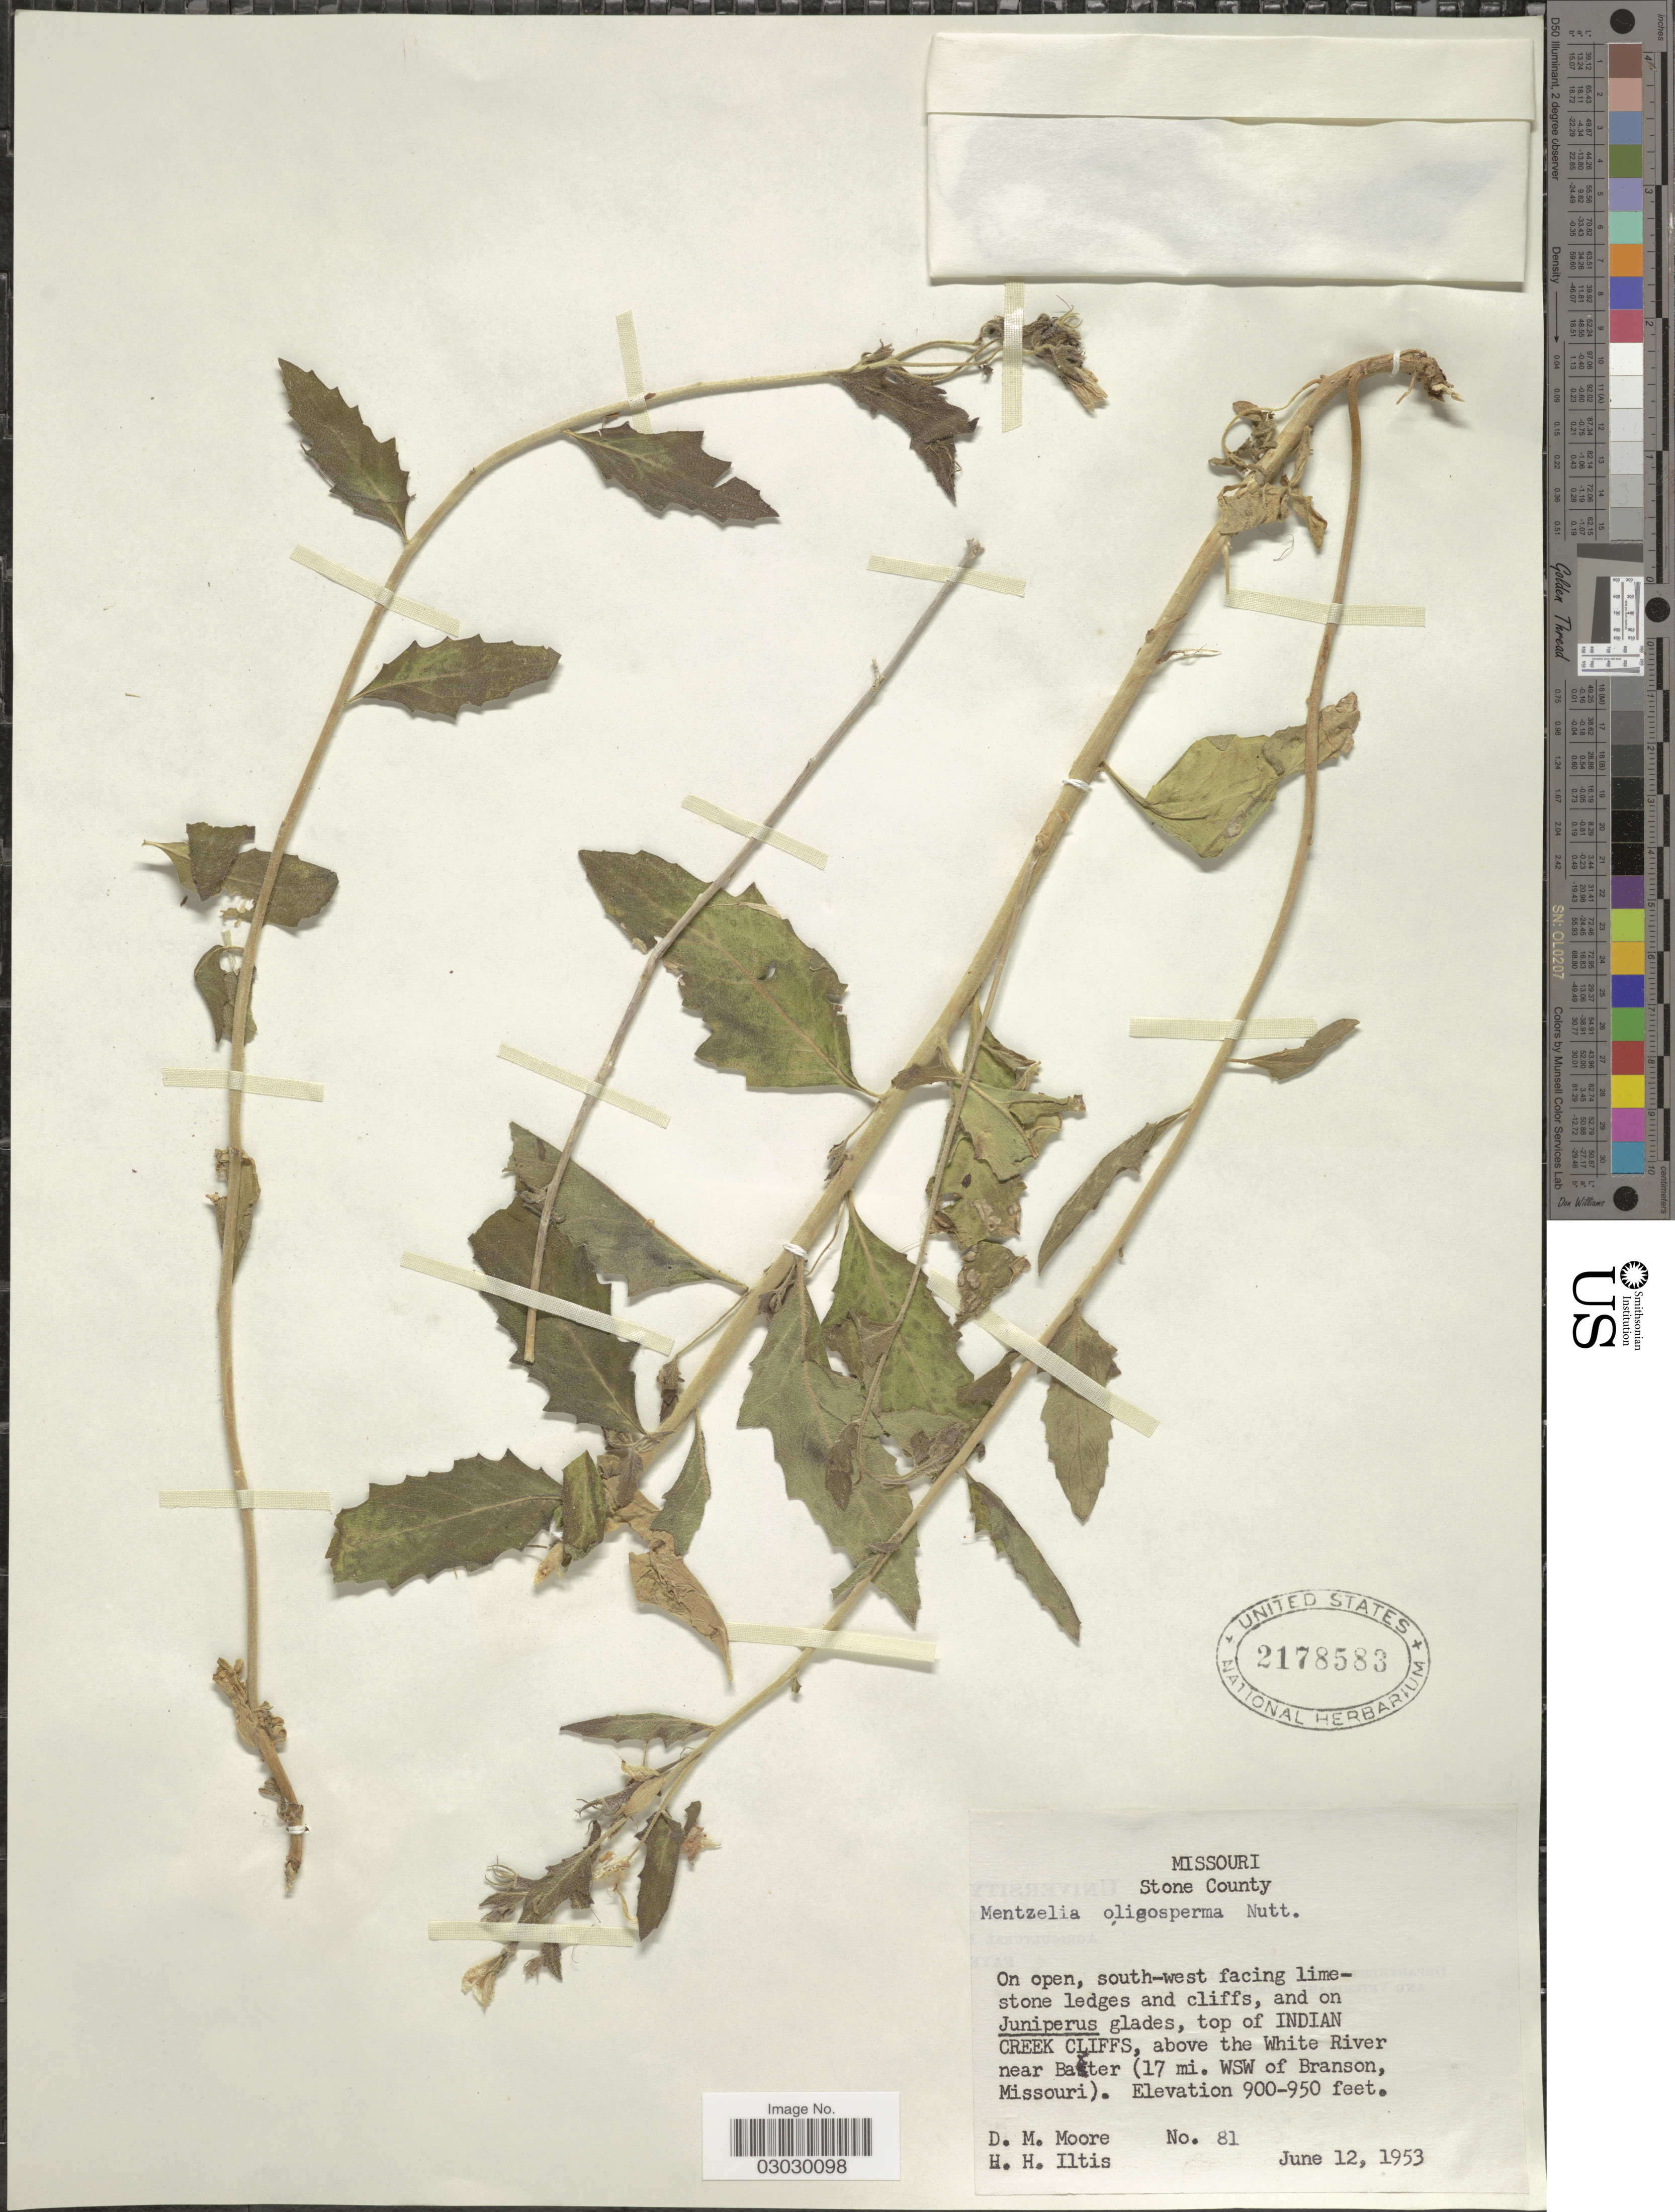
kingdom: Plantae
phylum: Tracheophyta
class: Magnoliopsida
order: Cornales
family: Loasaceae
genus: Mentzelia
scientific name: Mentzelia oligosperma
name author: Nutt. ex Sims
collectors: D. Moore & H. H. Iltis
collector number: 81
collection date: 1953-06-12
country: United States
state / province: Missouri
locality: Stone County. Top of Indian Creek Cliffs, above the White River near Baxter (17 mi. WSW of Branson).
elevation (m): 274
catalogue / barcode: US 2178583